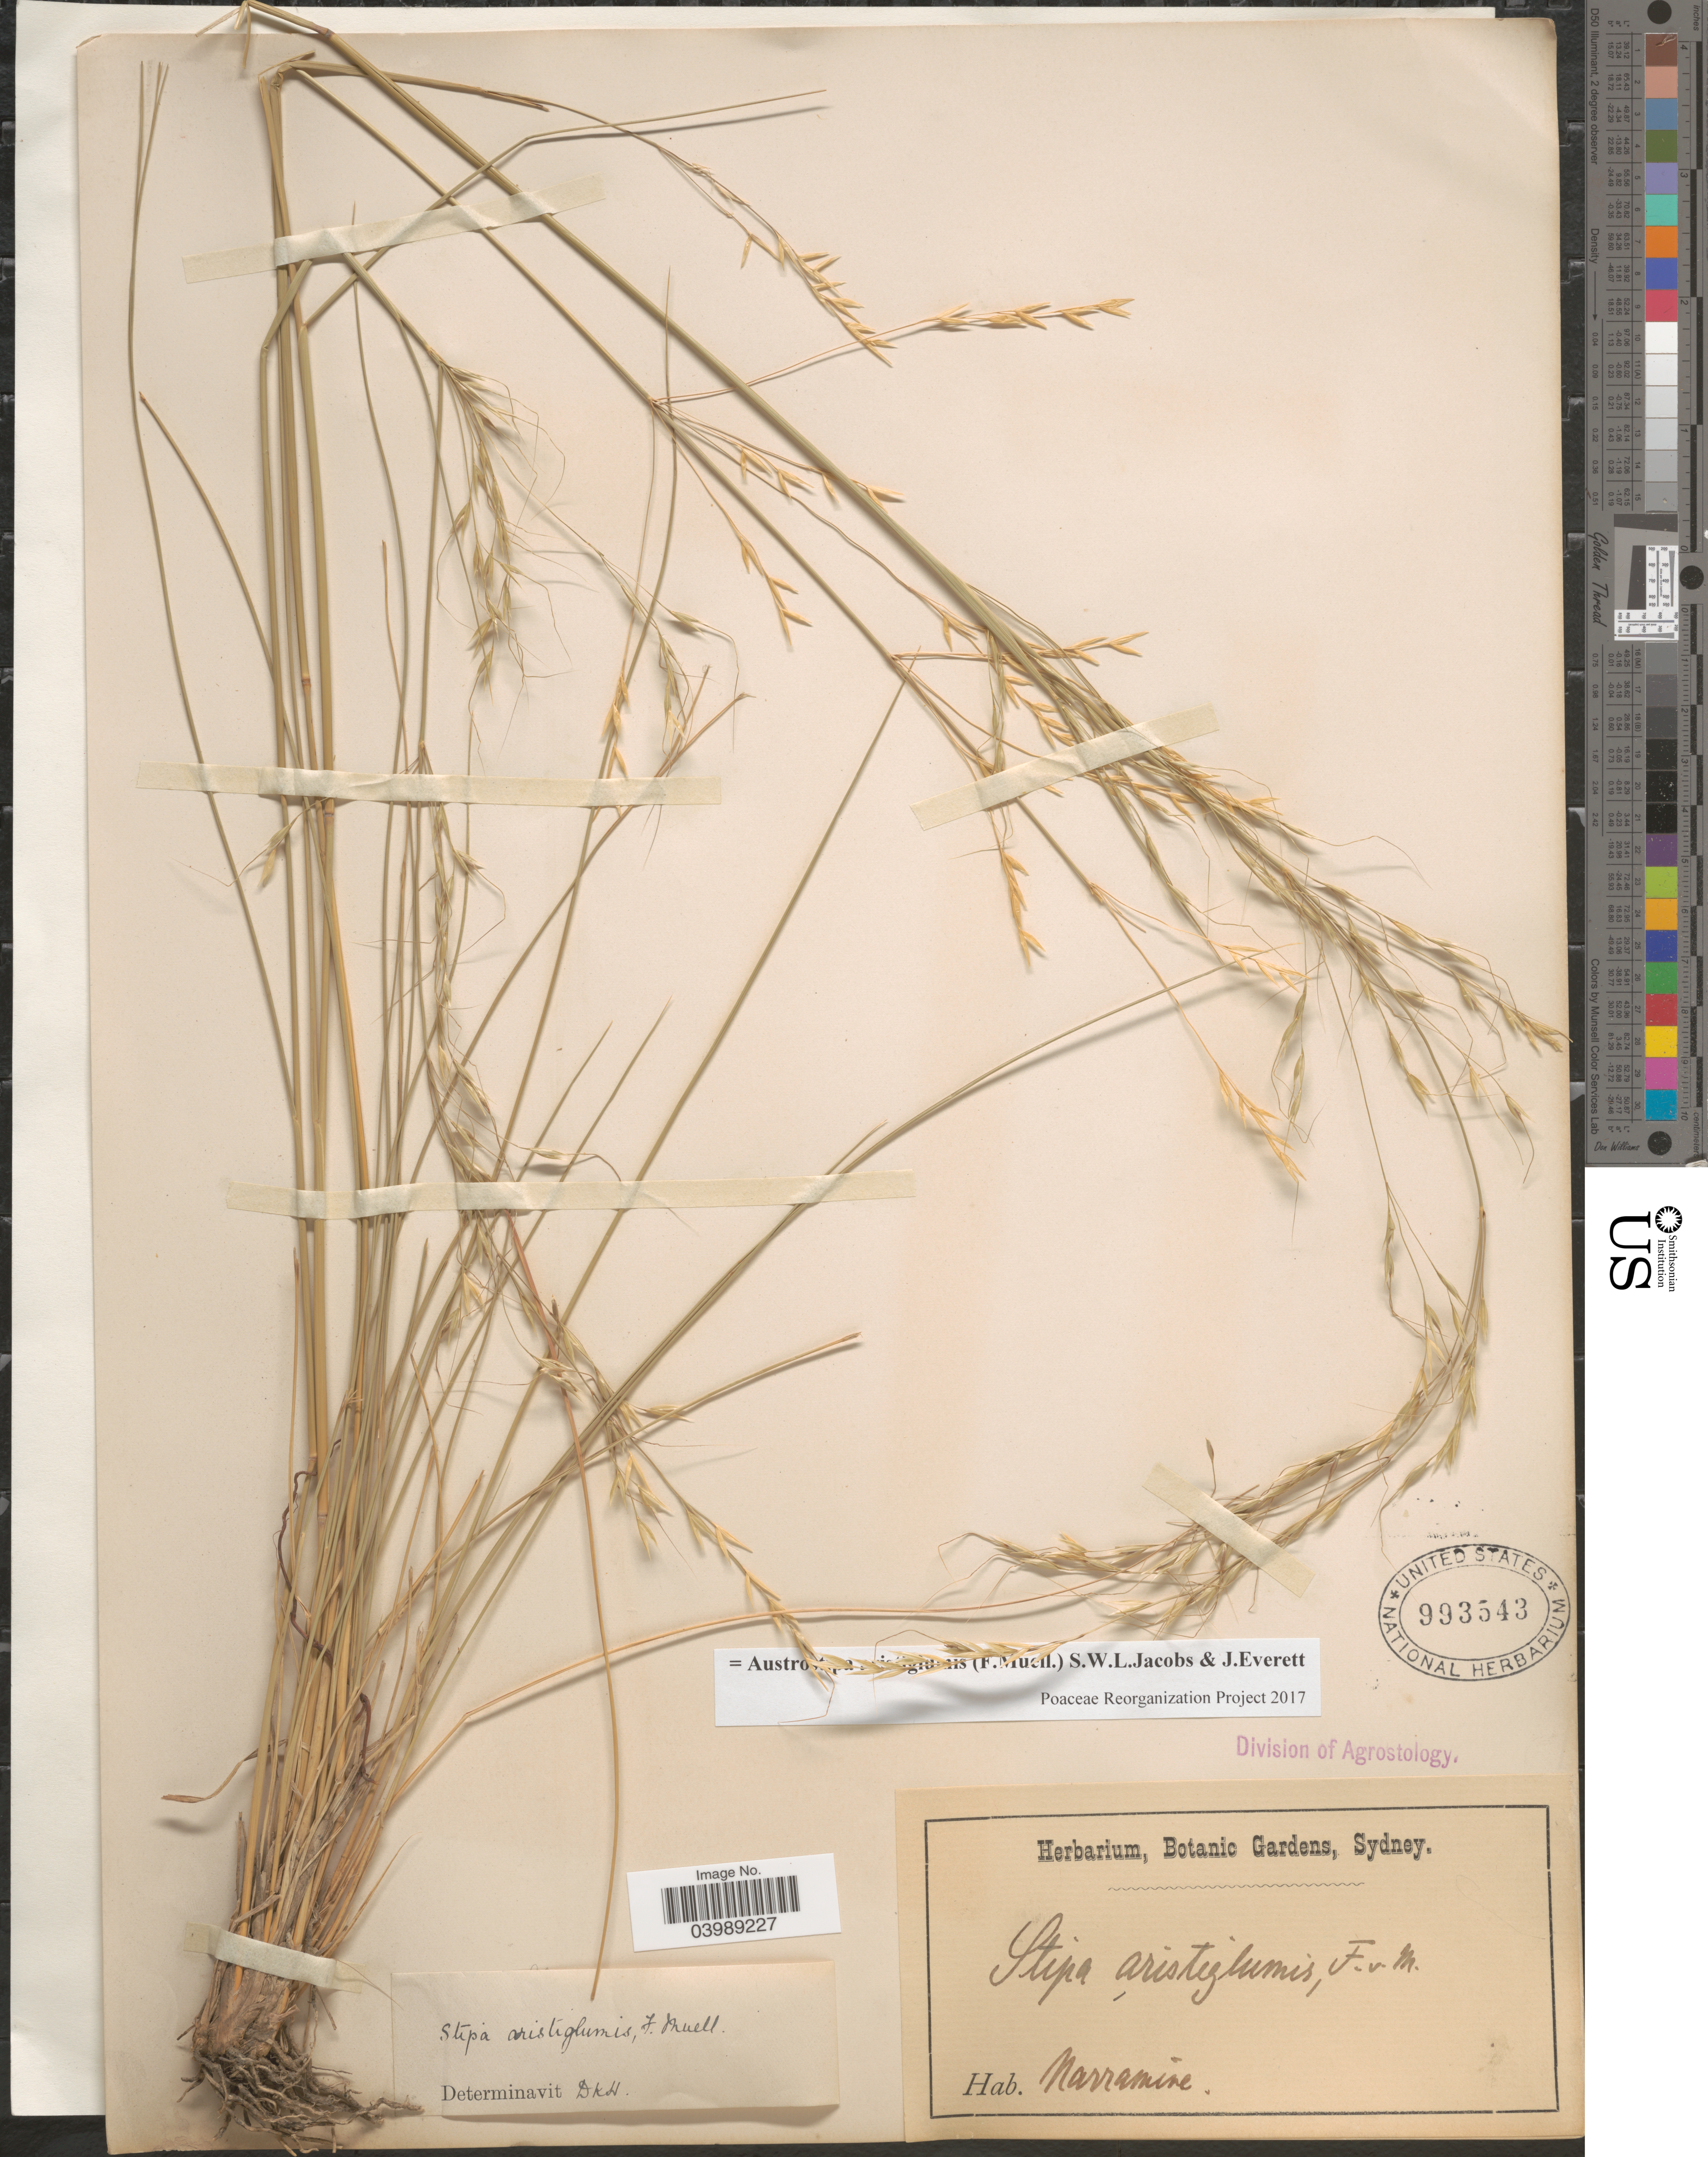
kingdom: Plantae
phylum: Tracheophyta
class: Liliopsida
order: Poales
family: Poaceae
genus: Austrostipa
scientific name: Austrostipa aristiglumis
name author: (F. Muell.) S.W.L. Jacobs & J. Everett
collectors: ex Herb. Bot. Gard. Sydney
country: Australia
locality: Narromine.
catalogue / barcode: US 993543